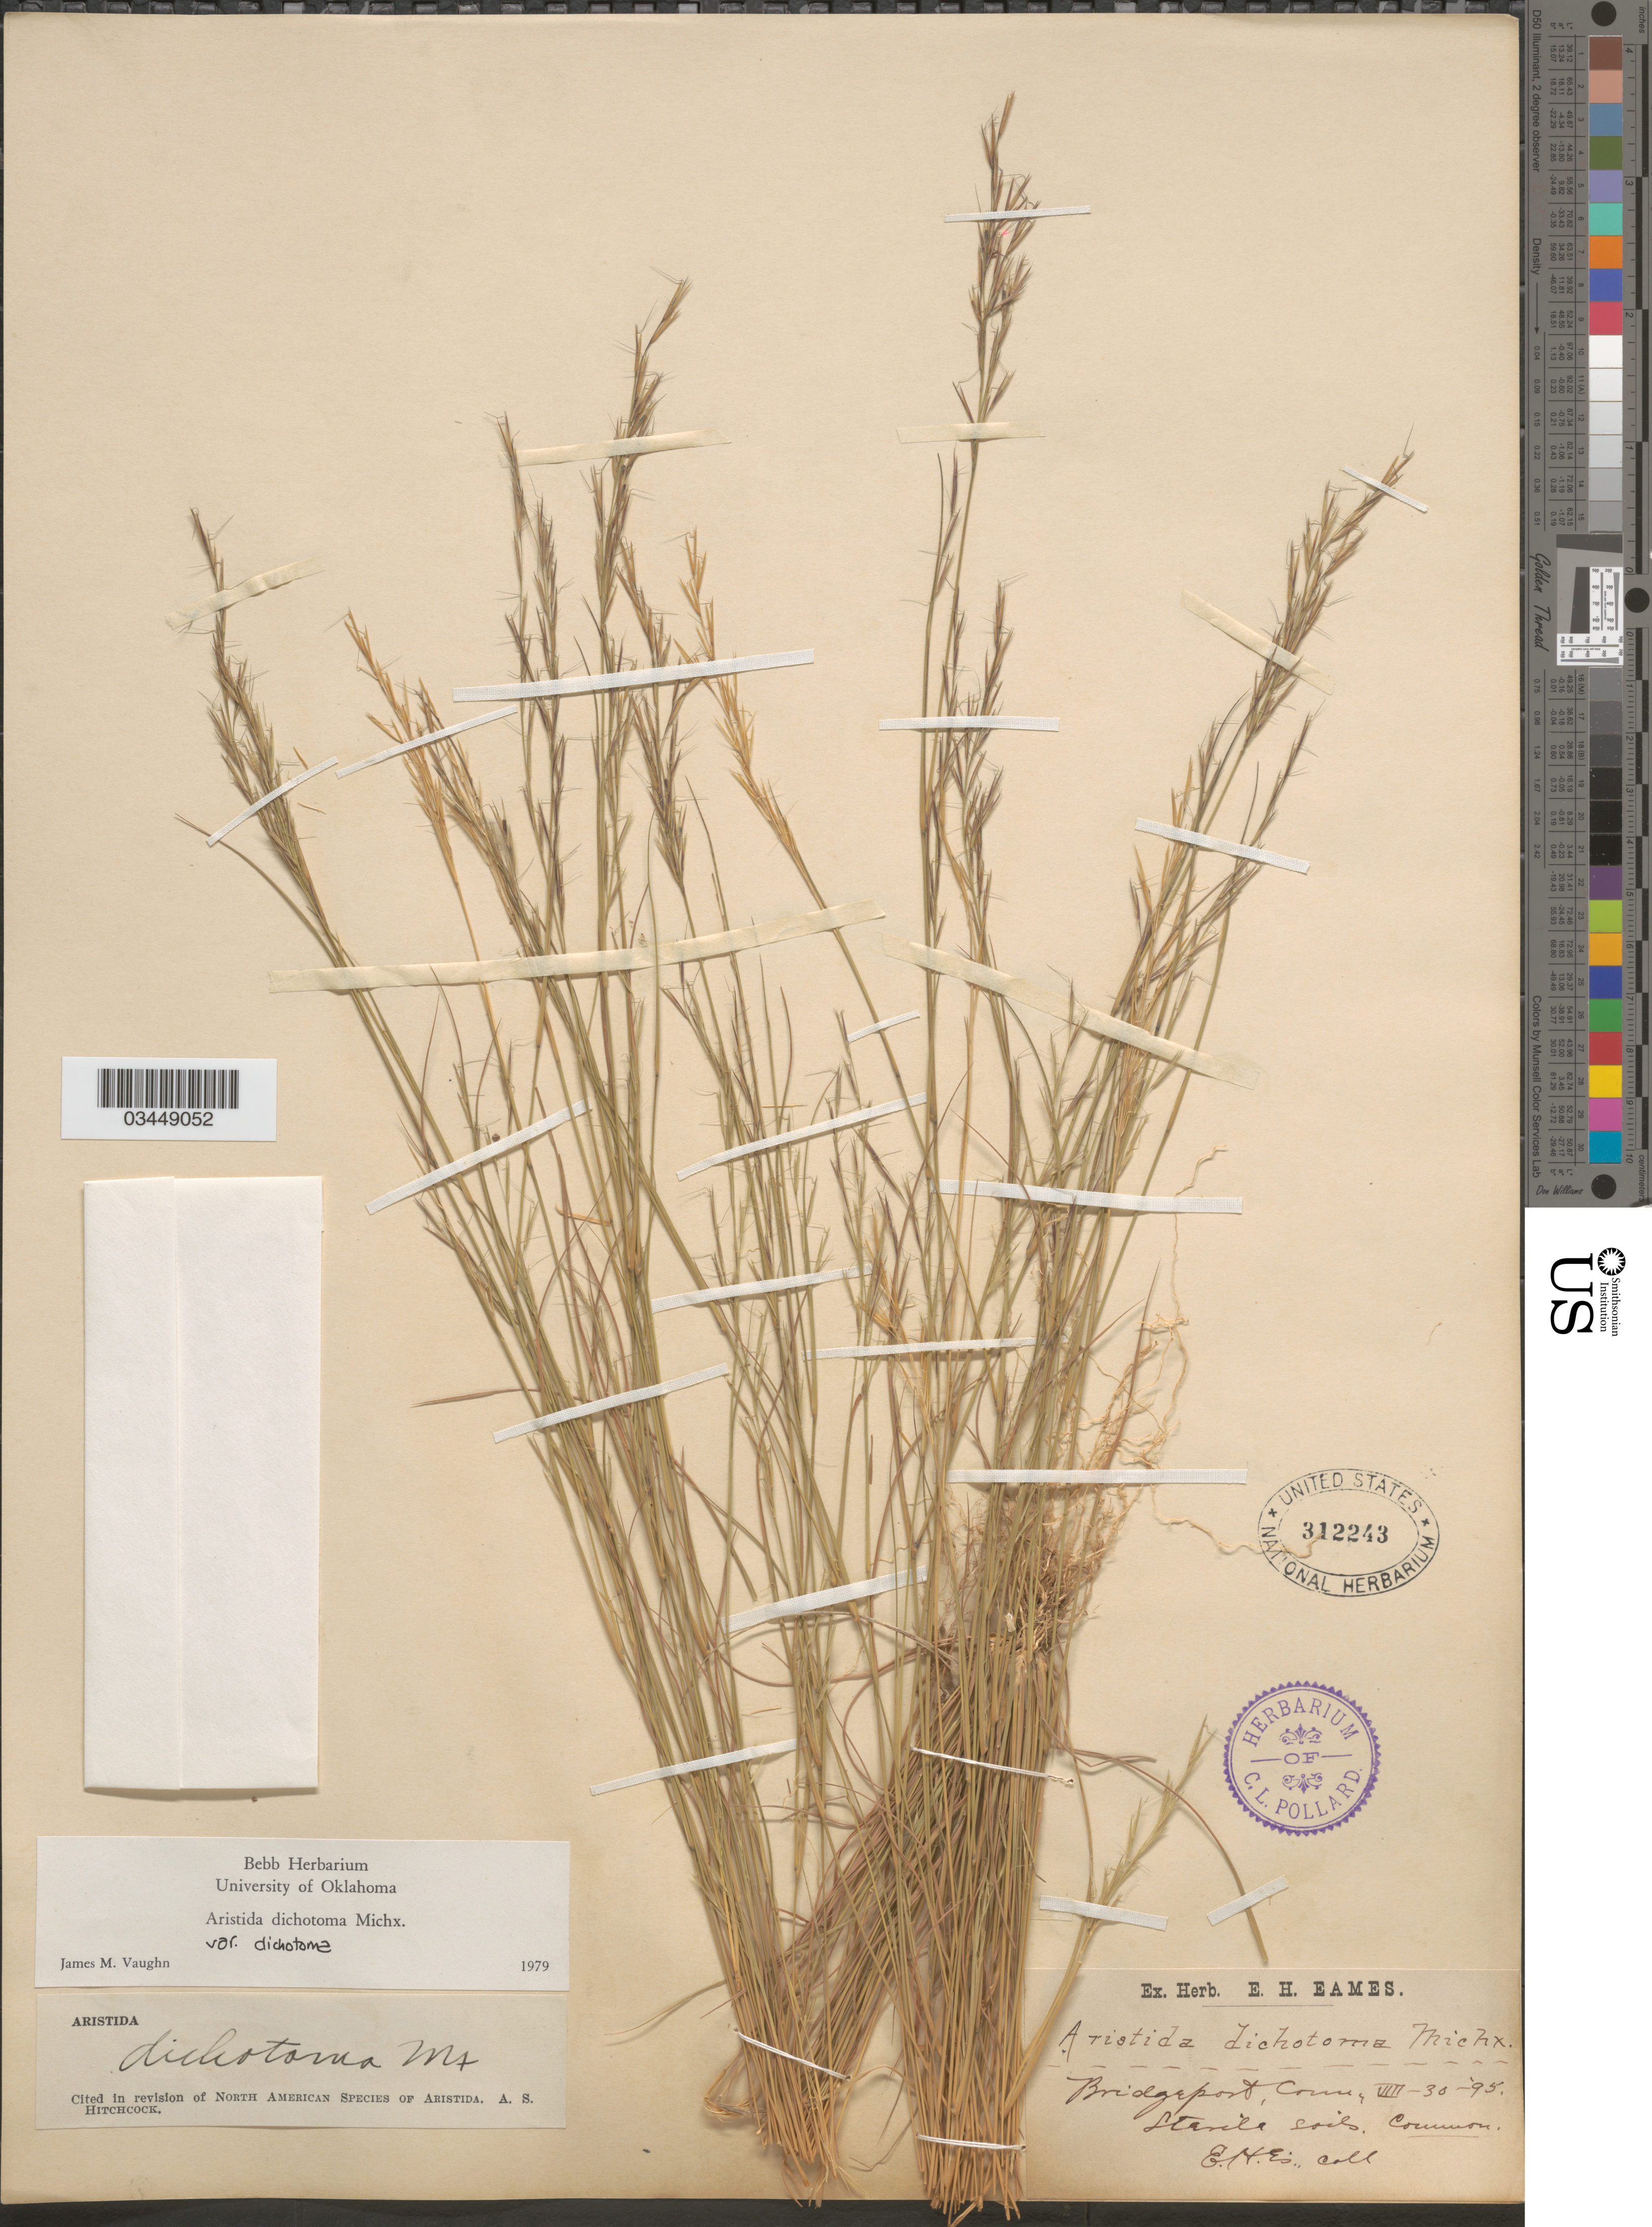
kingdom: Plantae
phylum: Tracheophyta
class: Liliopsida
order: Poales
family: Poaceae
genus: Aristida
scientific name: Aristida dichotoma var. dichotoma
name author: Michx.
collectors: E. H. Eames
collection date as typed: Transcribed d/m/y: 30/8/95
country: United States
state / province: Connecticut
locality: Bridgeport.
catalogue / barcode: US 312243